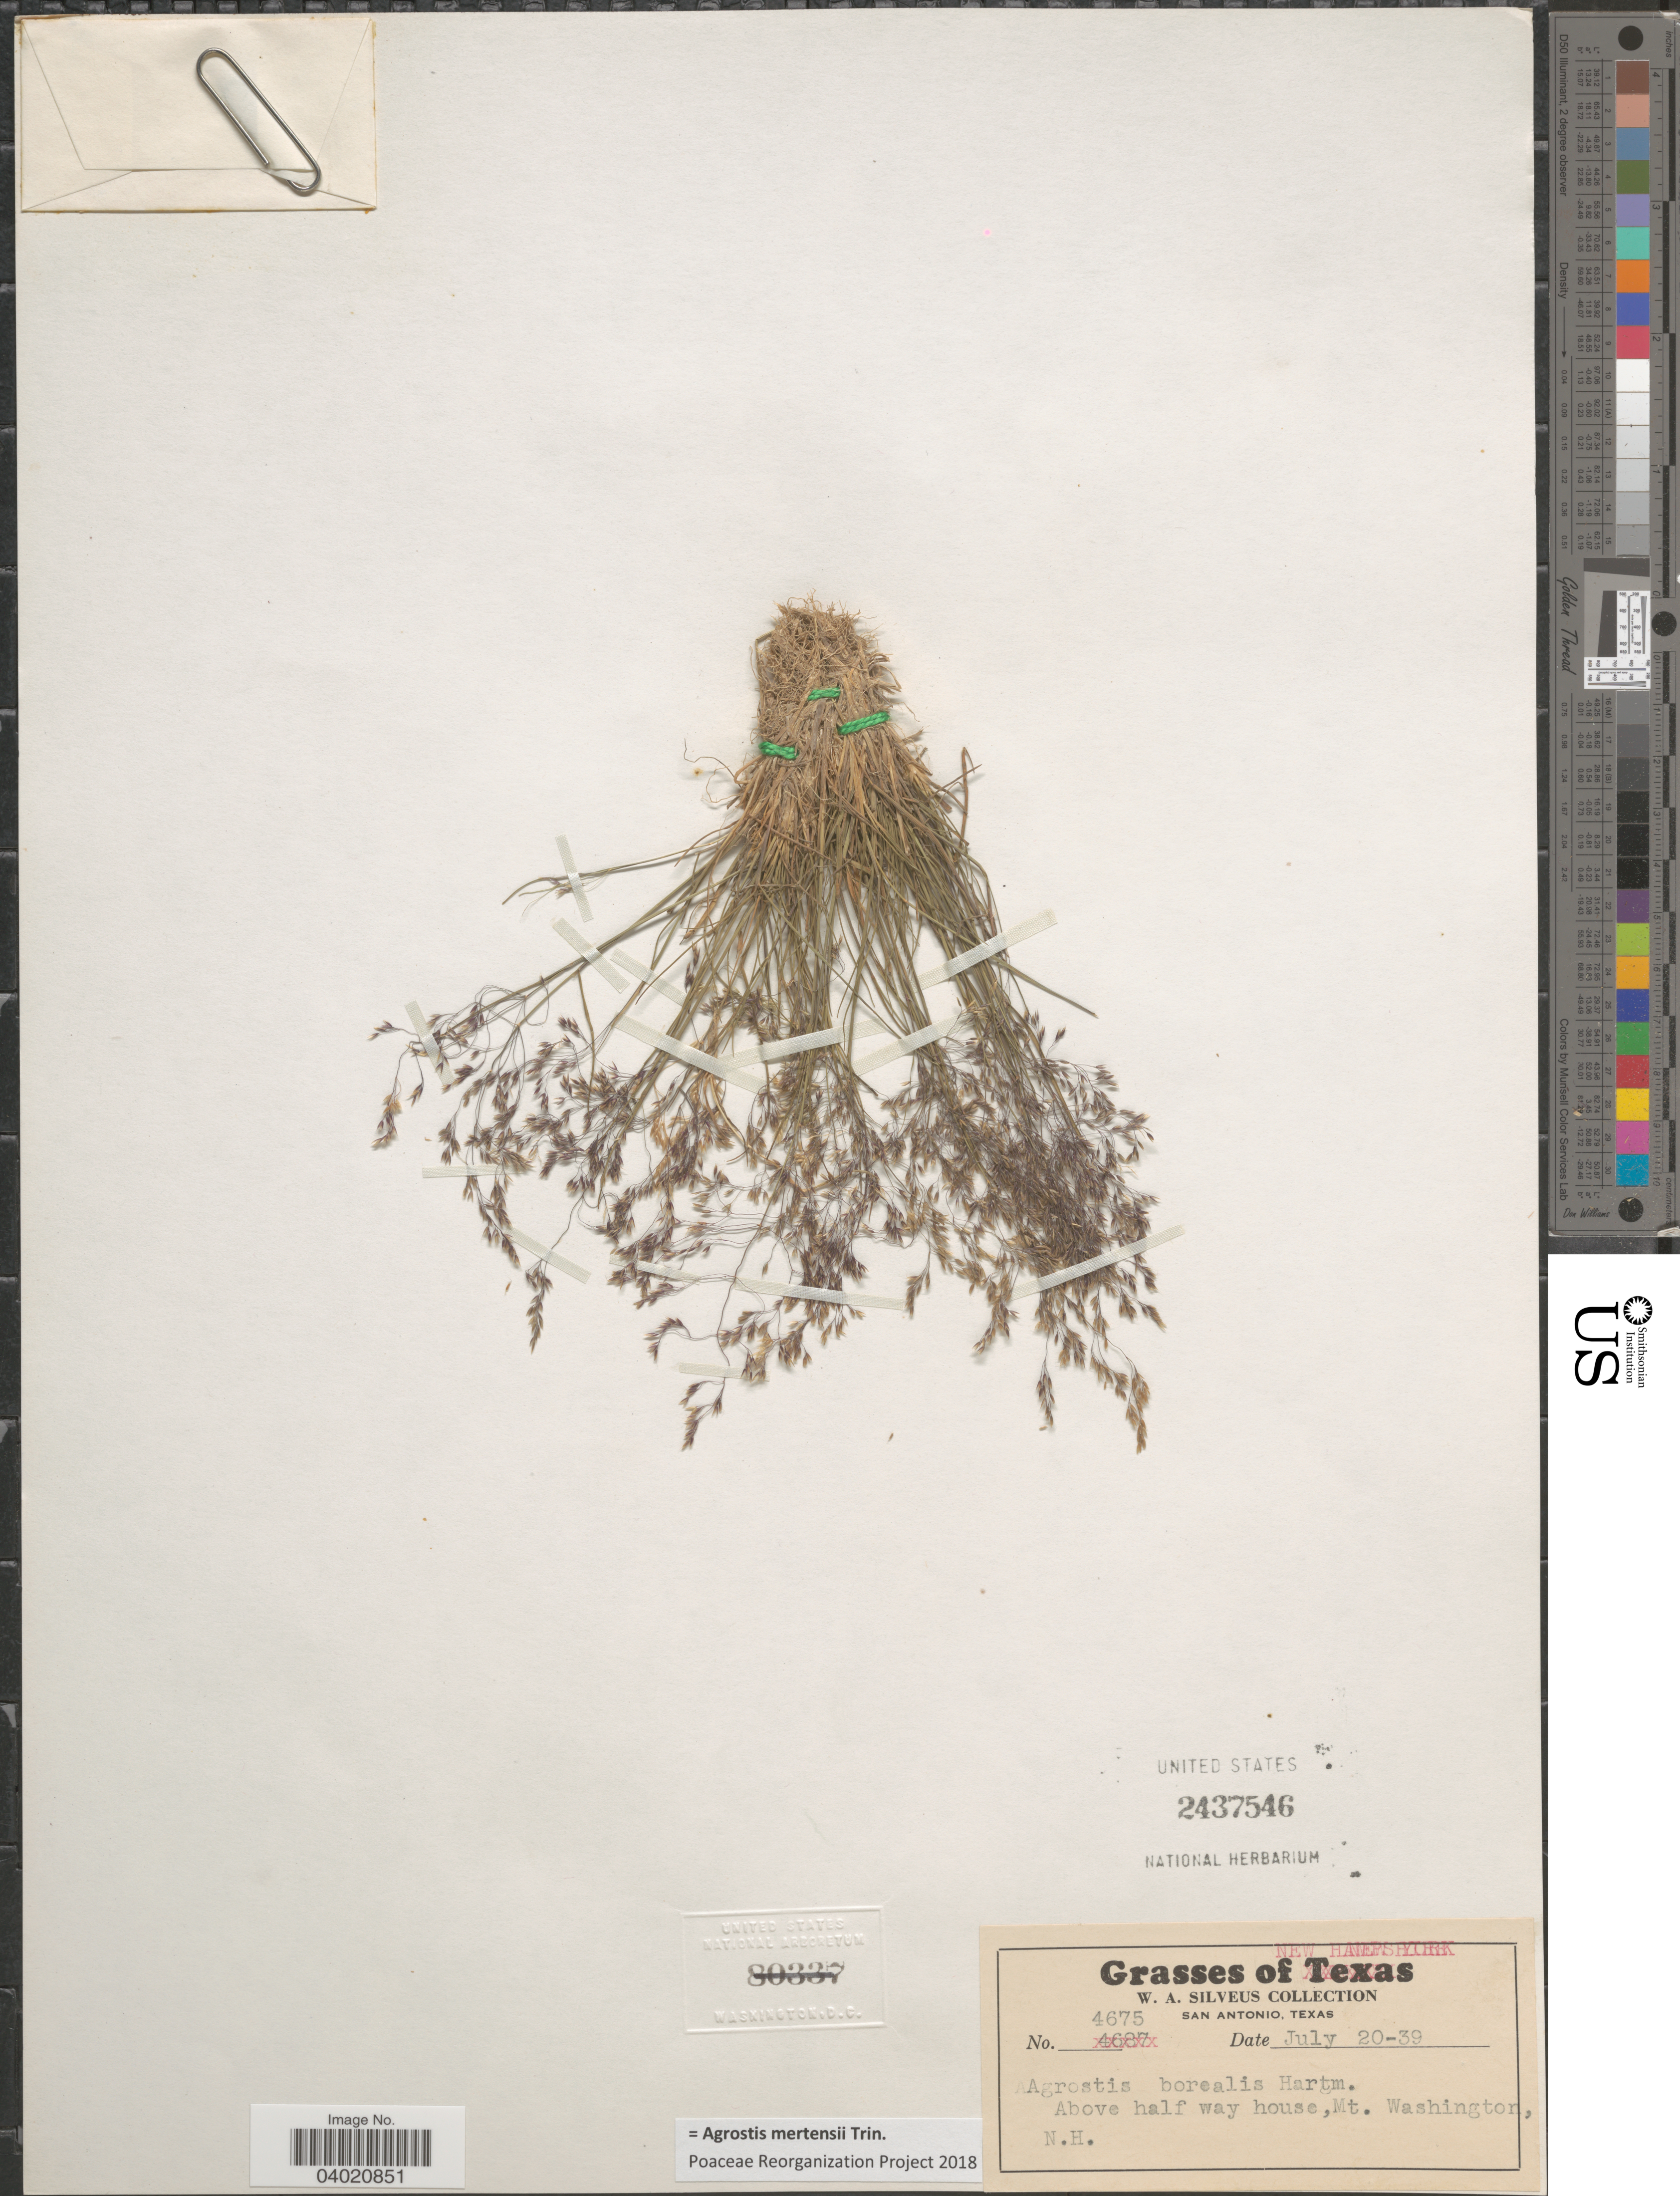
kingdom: Plantae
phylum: Tracheophyta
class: Liliopsida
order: Poales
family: Poaceae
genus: Agrostis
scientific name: Agrostis mertensii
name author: Trin.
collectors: W. Silveus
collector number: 4675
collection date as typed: Transcribed d/m/y: 20/7/39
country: United States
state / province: New Hampshire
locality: Above half way house, Mt. Washington, N.H.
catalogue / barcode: US 2437546